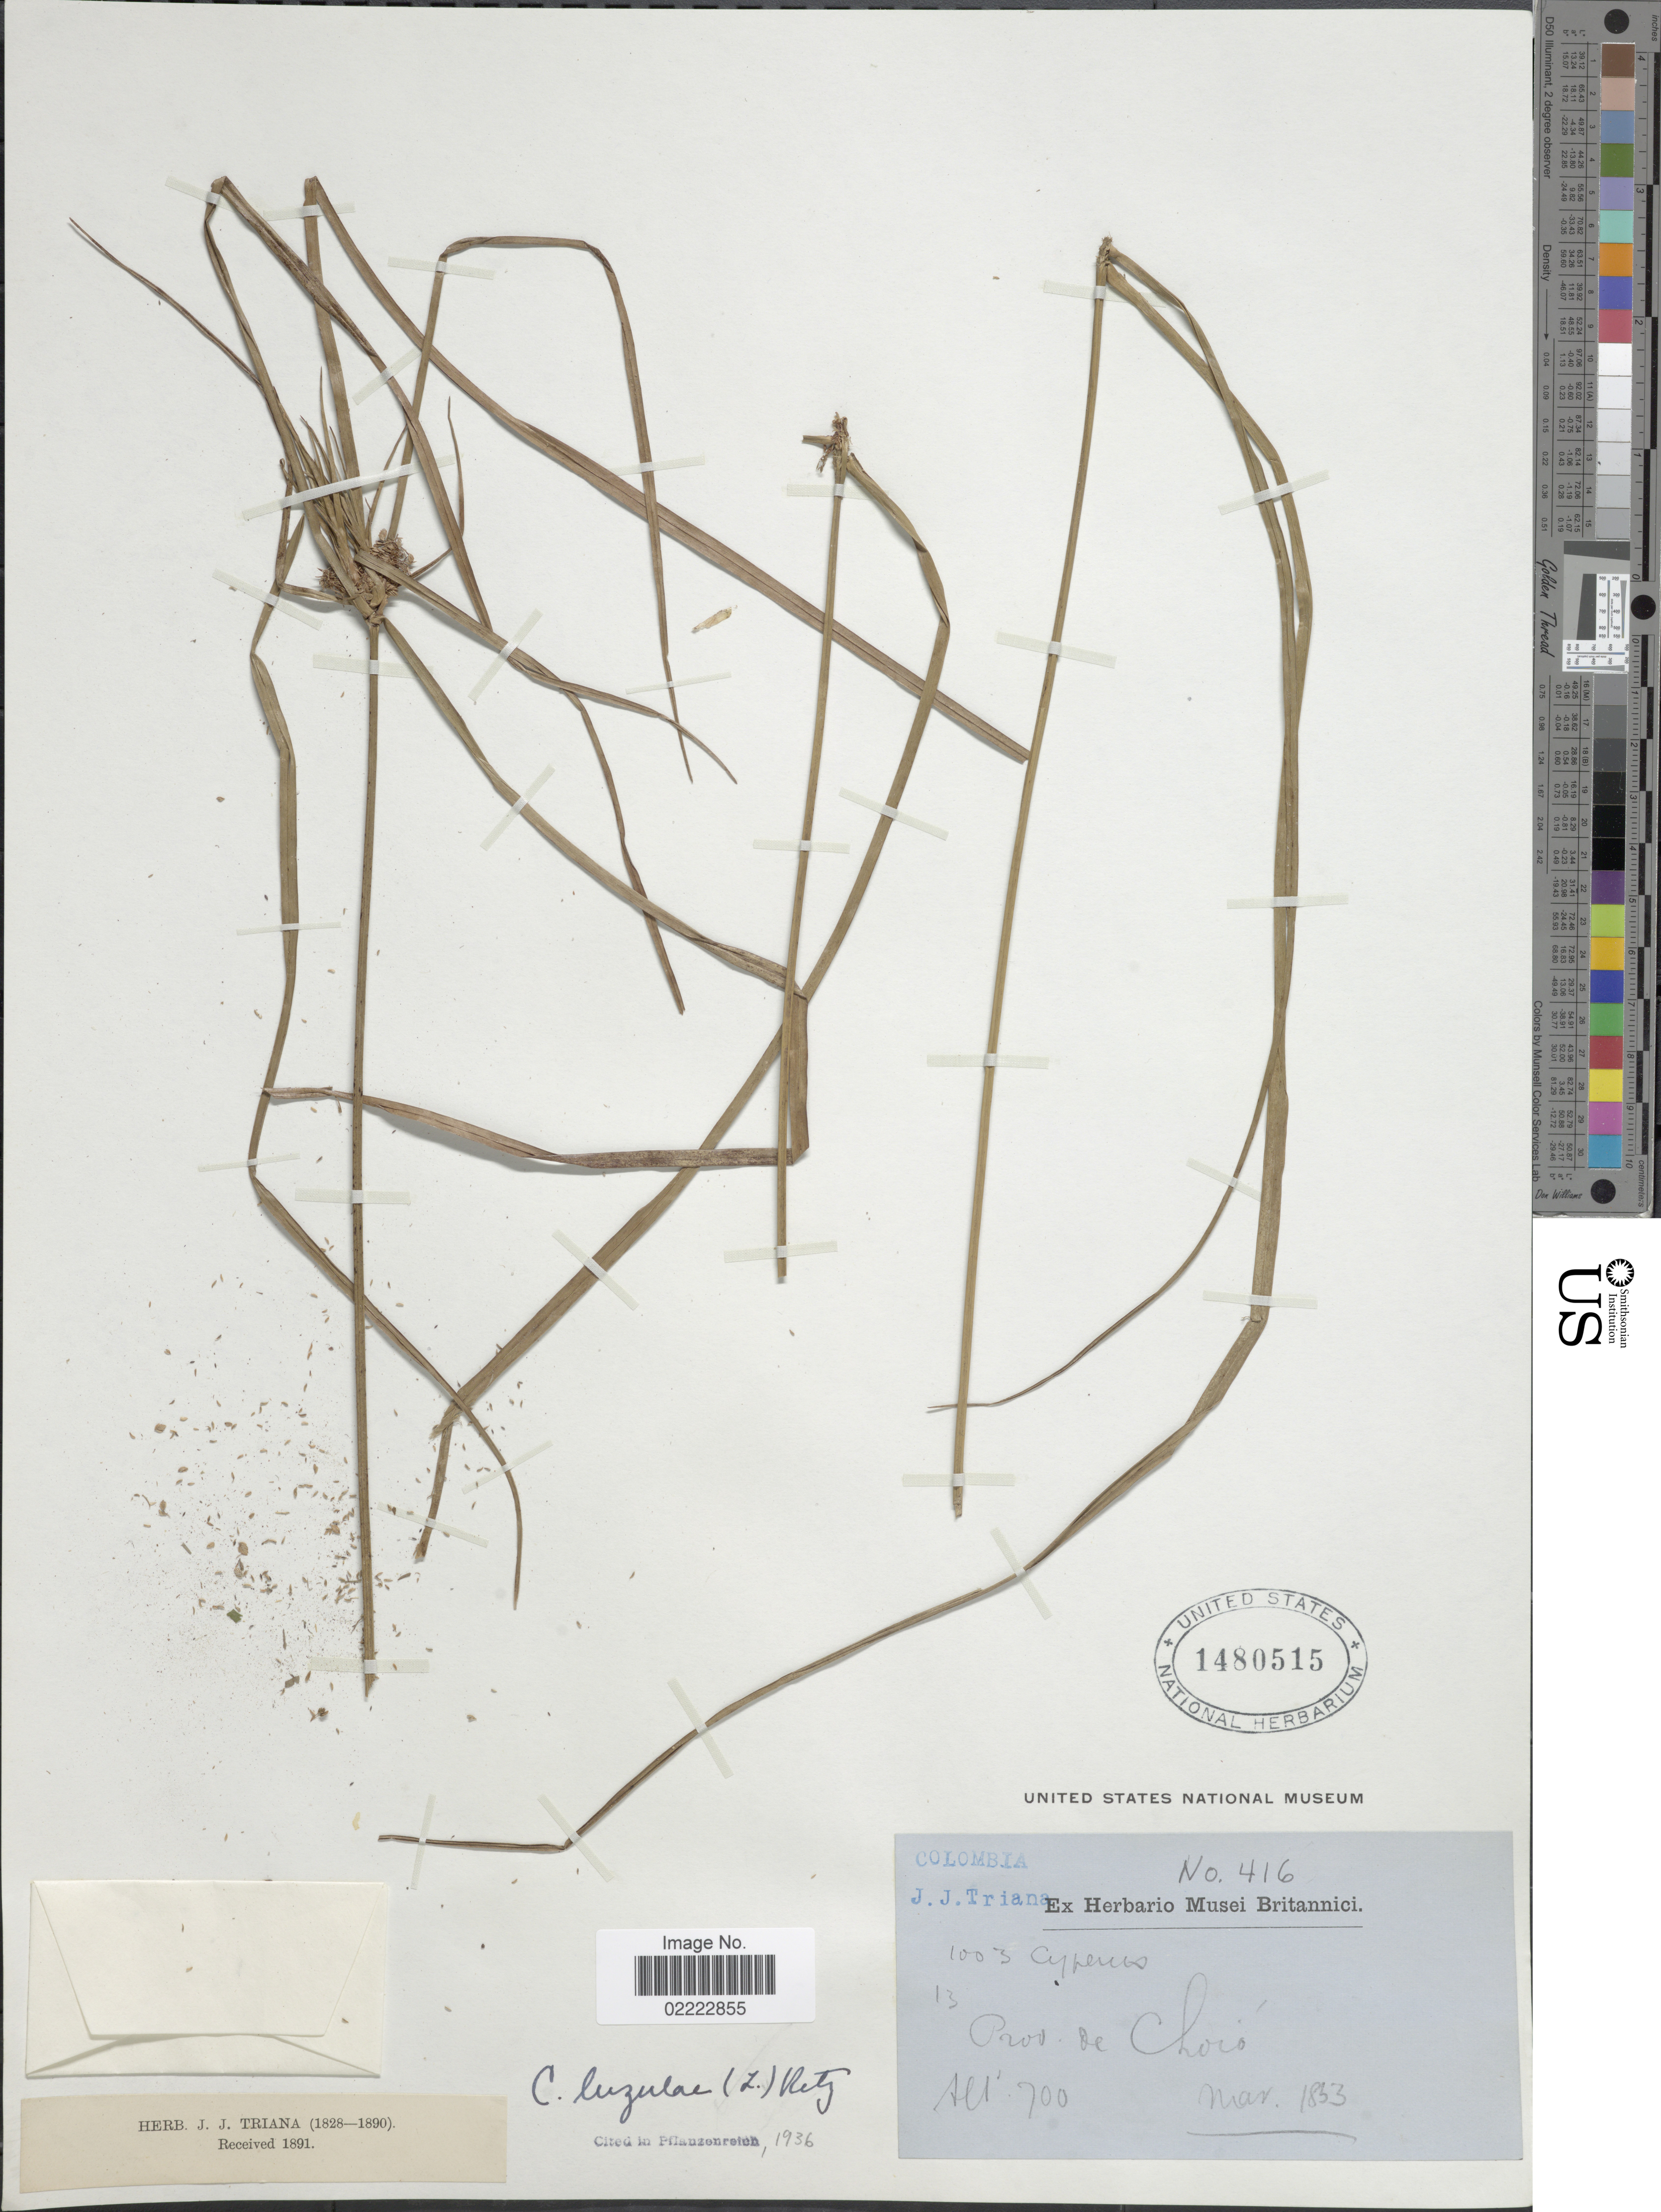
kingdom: Plantae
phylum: Tracheophyta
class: Liliopsida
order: Poales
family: Cyperaceae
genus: Cyperus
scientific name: Cyperus luzulae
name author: (L.) Rottb. ex Retz.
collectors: J. J. Triana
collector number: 416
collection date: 1833-03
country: Colombia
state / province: Chocó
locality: Prov. de Choco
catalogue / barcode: US 1480515